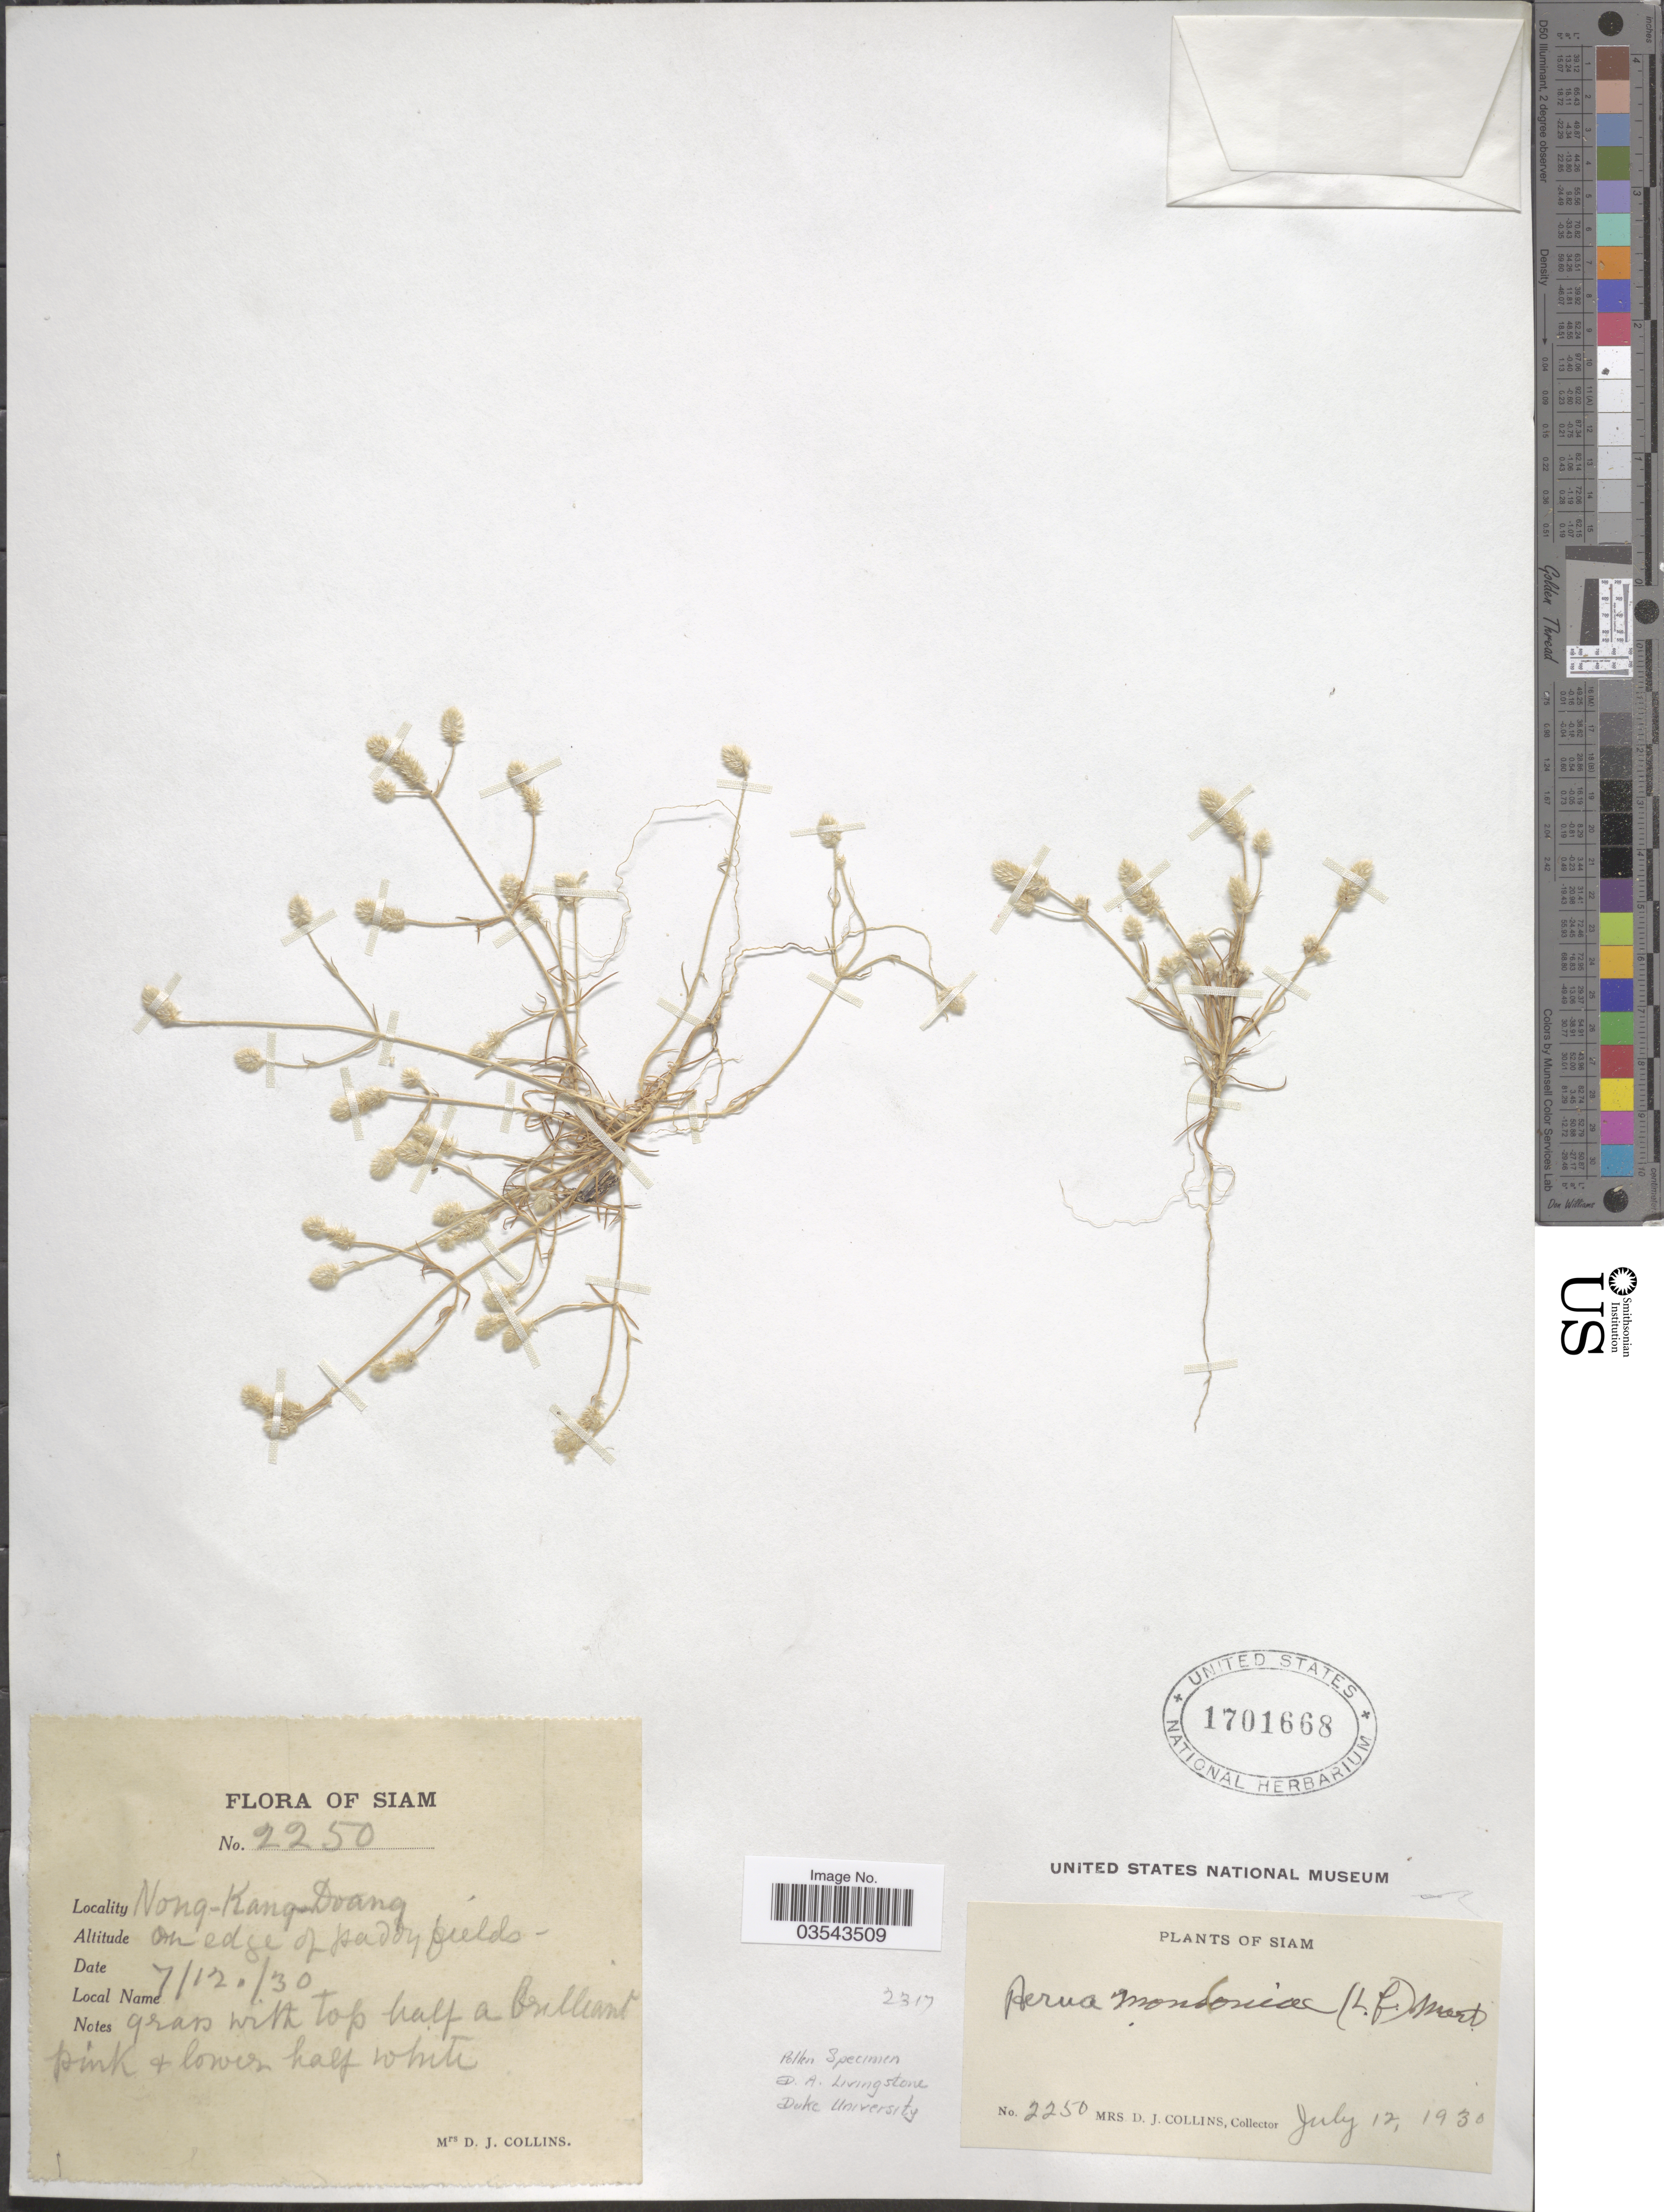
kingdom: Plantae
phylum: Tracheophyta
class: Magnoliopsida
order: Caryophyllales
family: Amaranthaceae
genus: Aerva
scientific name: Aerva monsoniae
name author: (L.) Mart.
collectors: Mrs. D. J. Collins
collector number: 2250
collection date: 1930-07-12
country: Thailand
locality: Siam, Nong-Kang-Doang.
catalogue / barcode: US 1701668